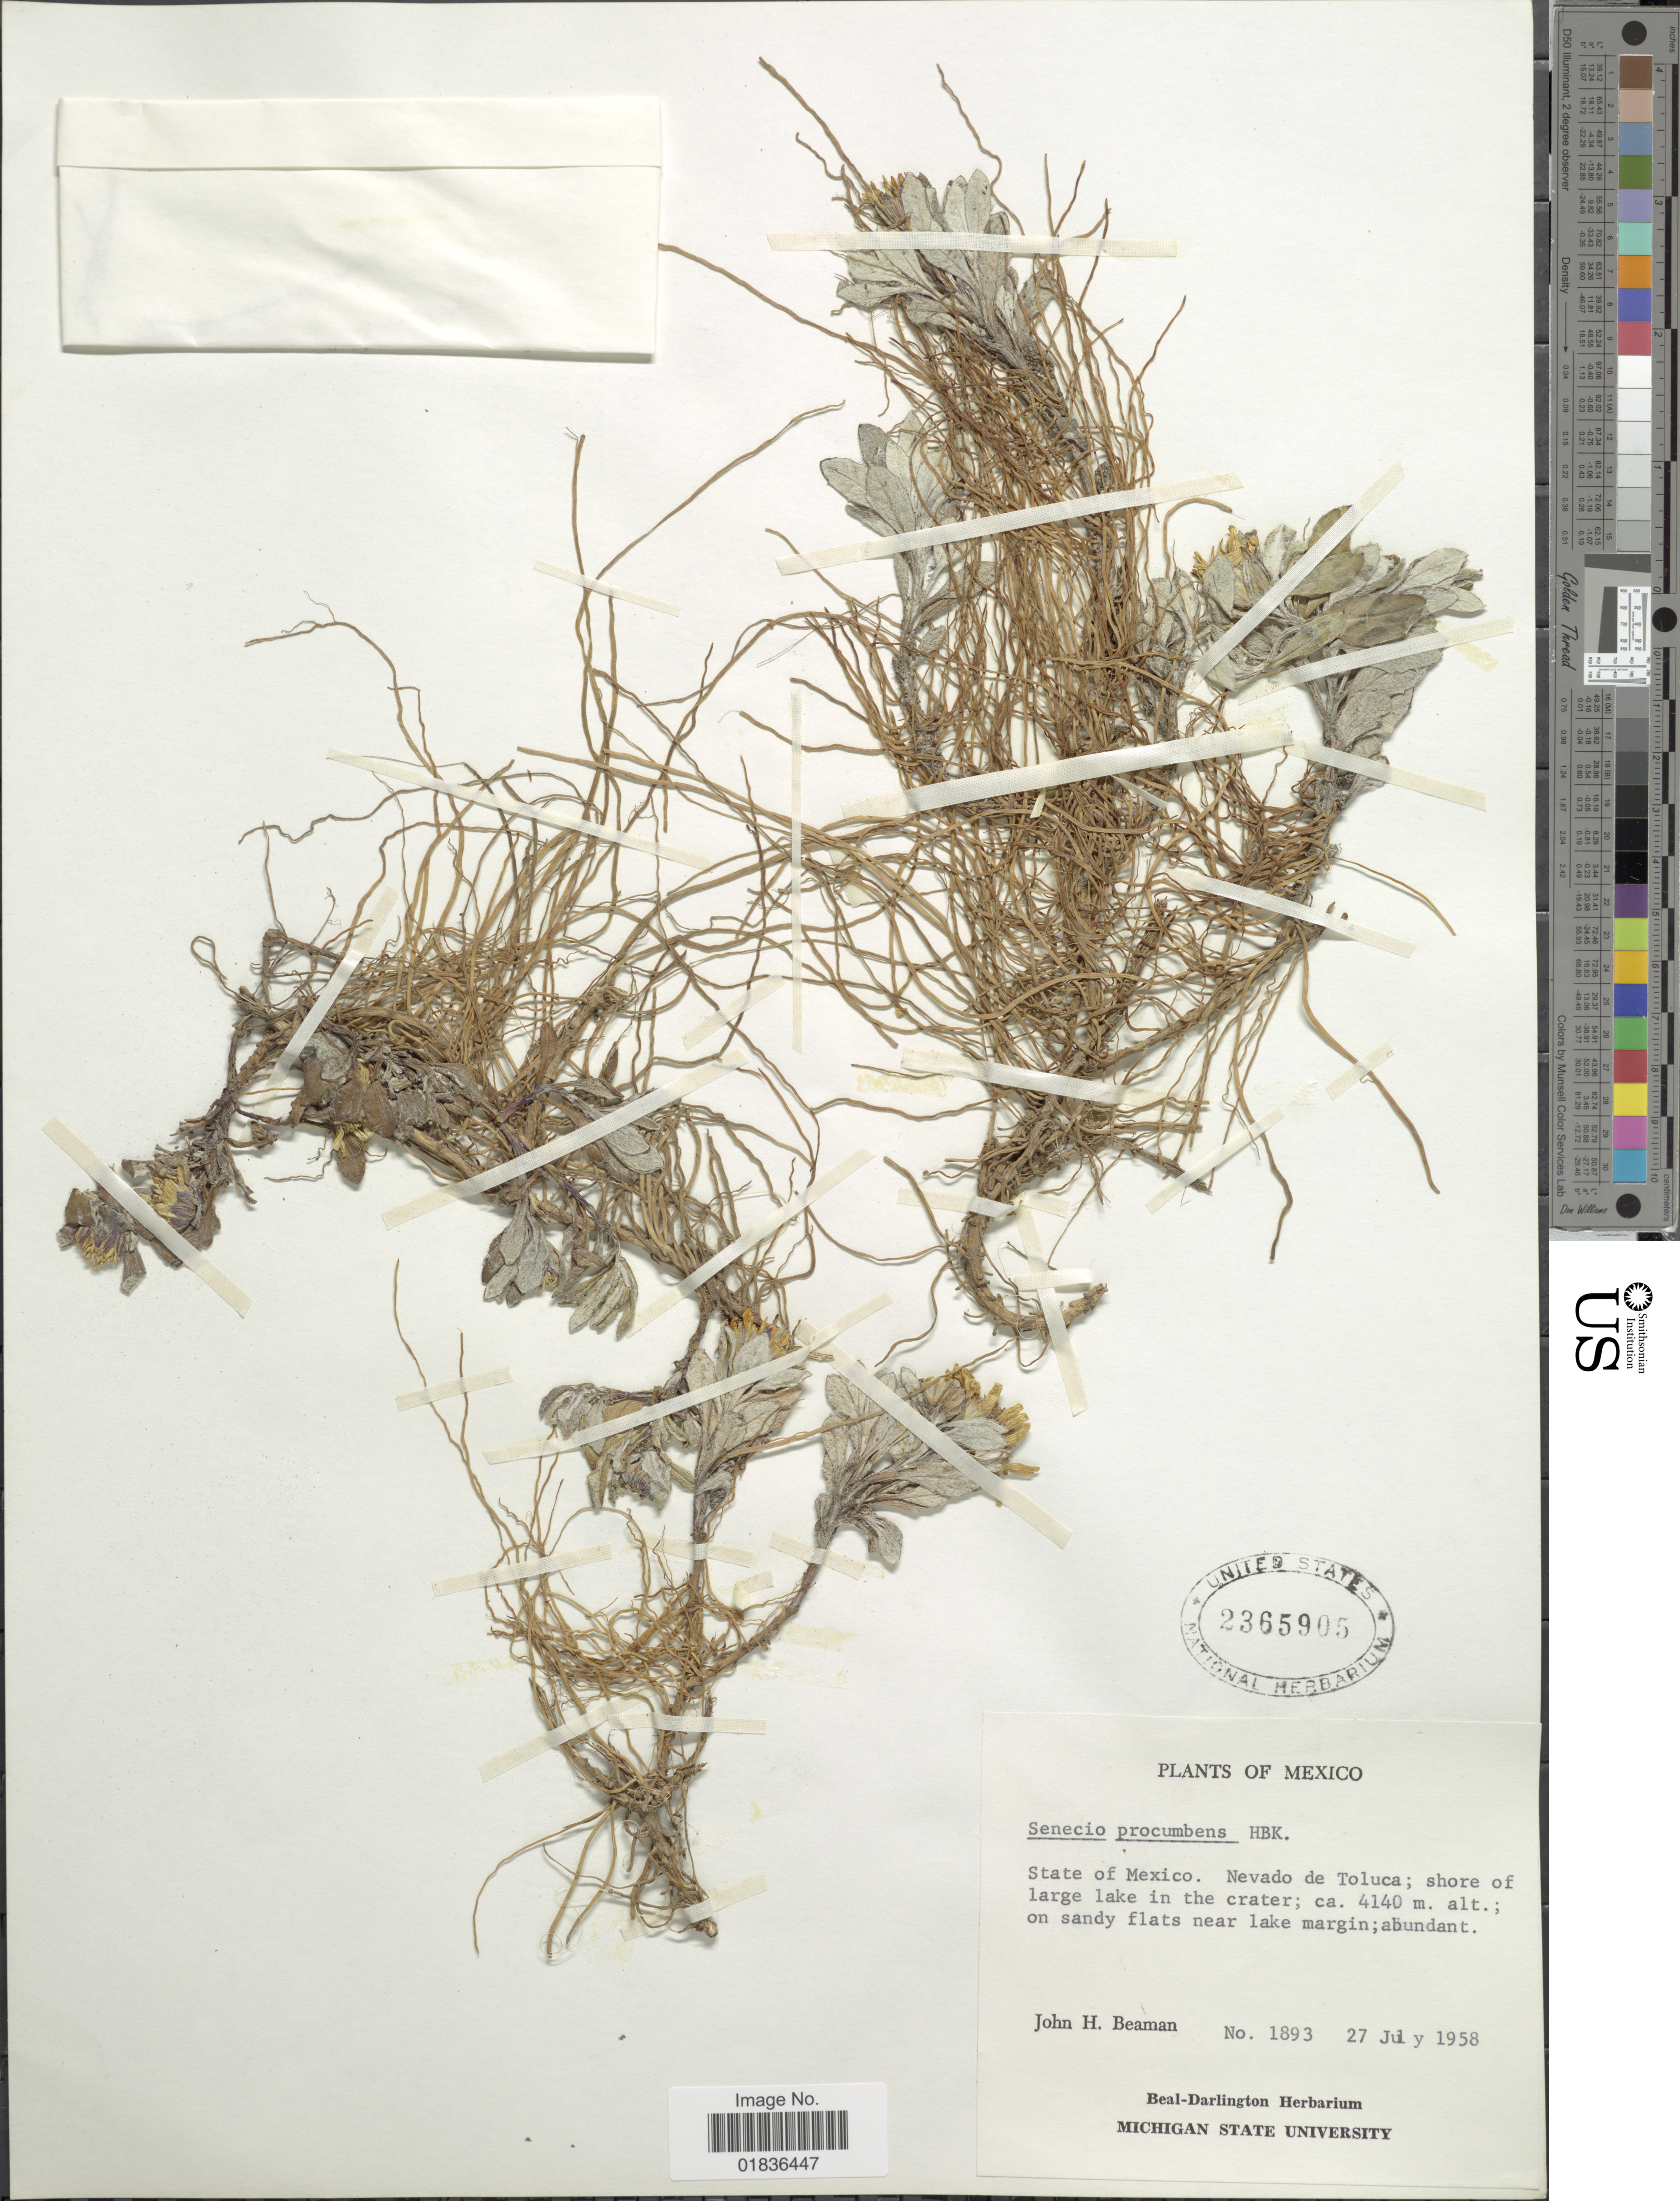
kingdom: Plantae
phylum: Tracheophyta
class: Magnoliopsida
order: Asterales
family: Asteraceae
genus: Senecio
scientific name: Senecio procumbens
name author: Kunth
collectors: J. H. Beaman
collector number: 1893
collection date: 1958-07-27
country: Mexico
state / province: México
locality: Nevado de Toluca; shore of large lake in the crater.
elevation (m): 4140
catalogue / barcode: US 2365905